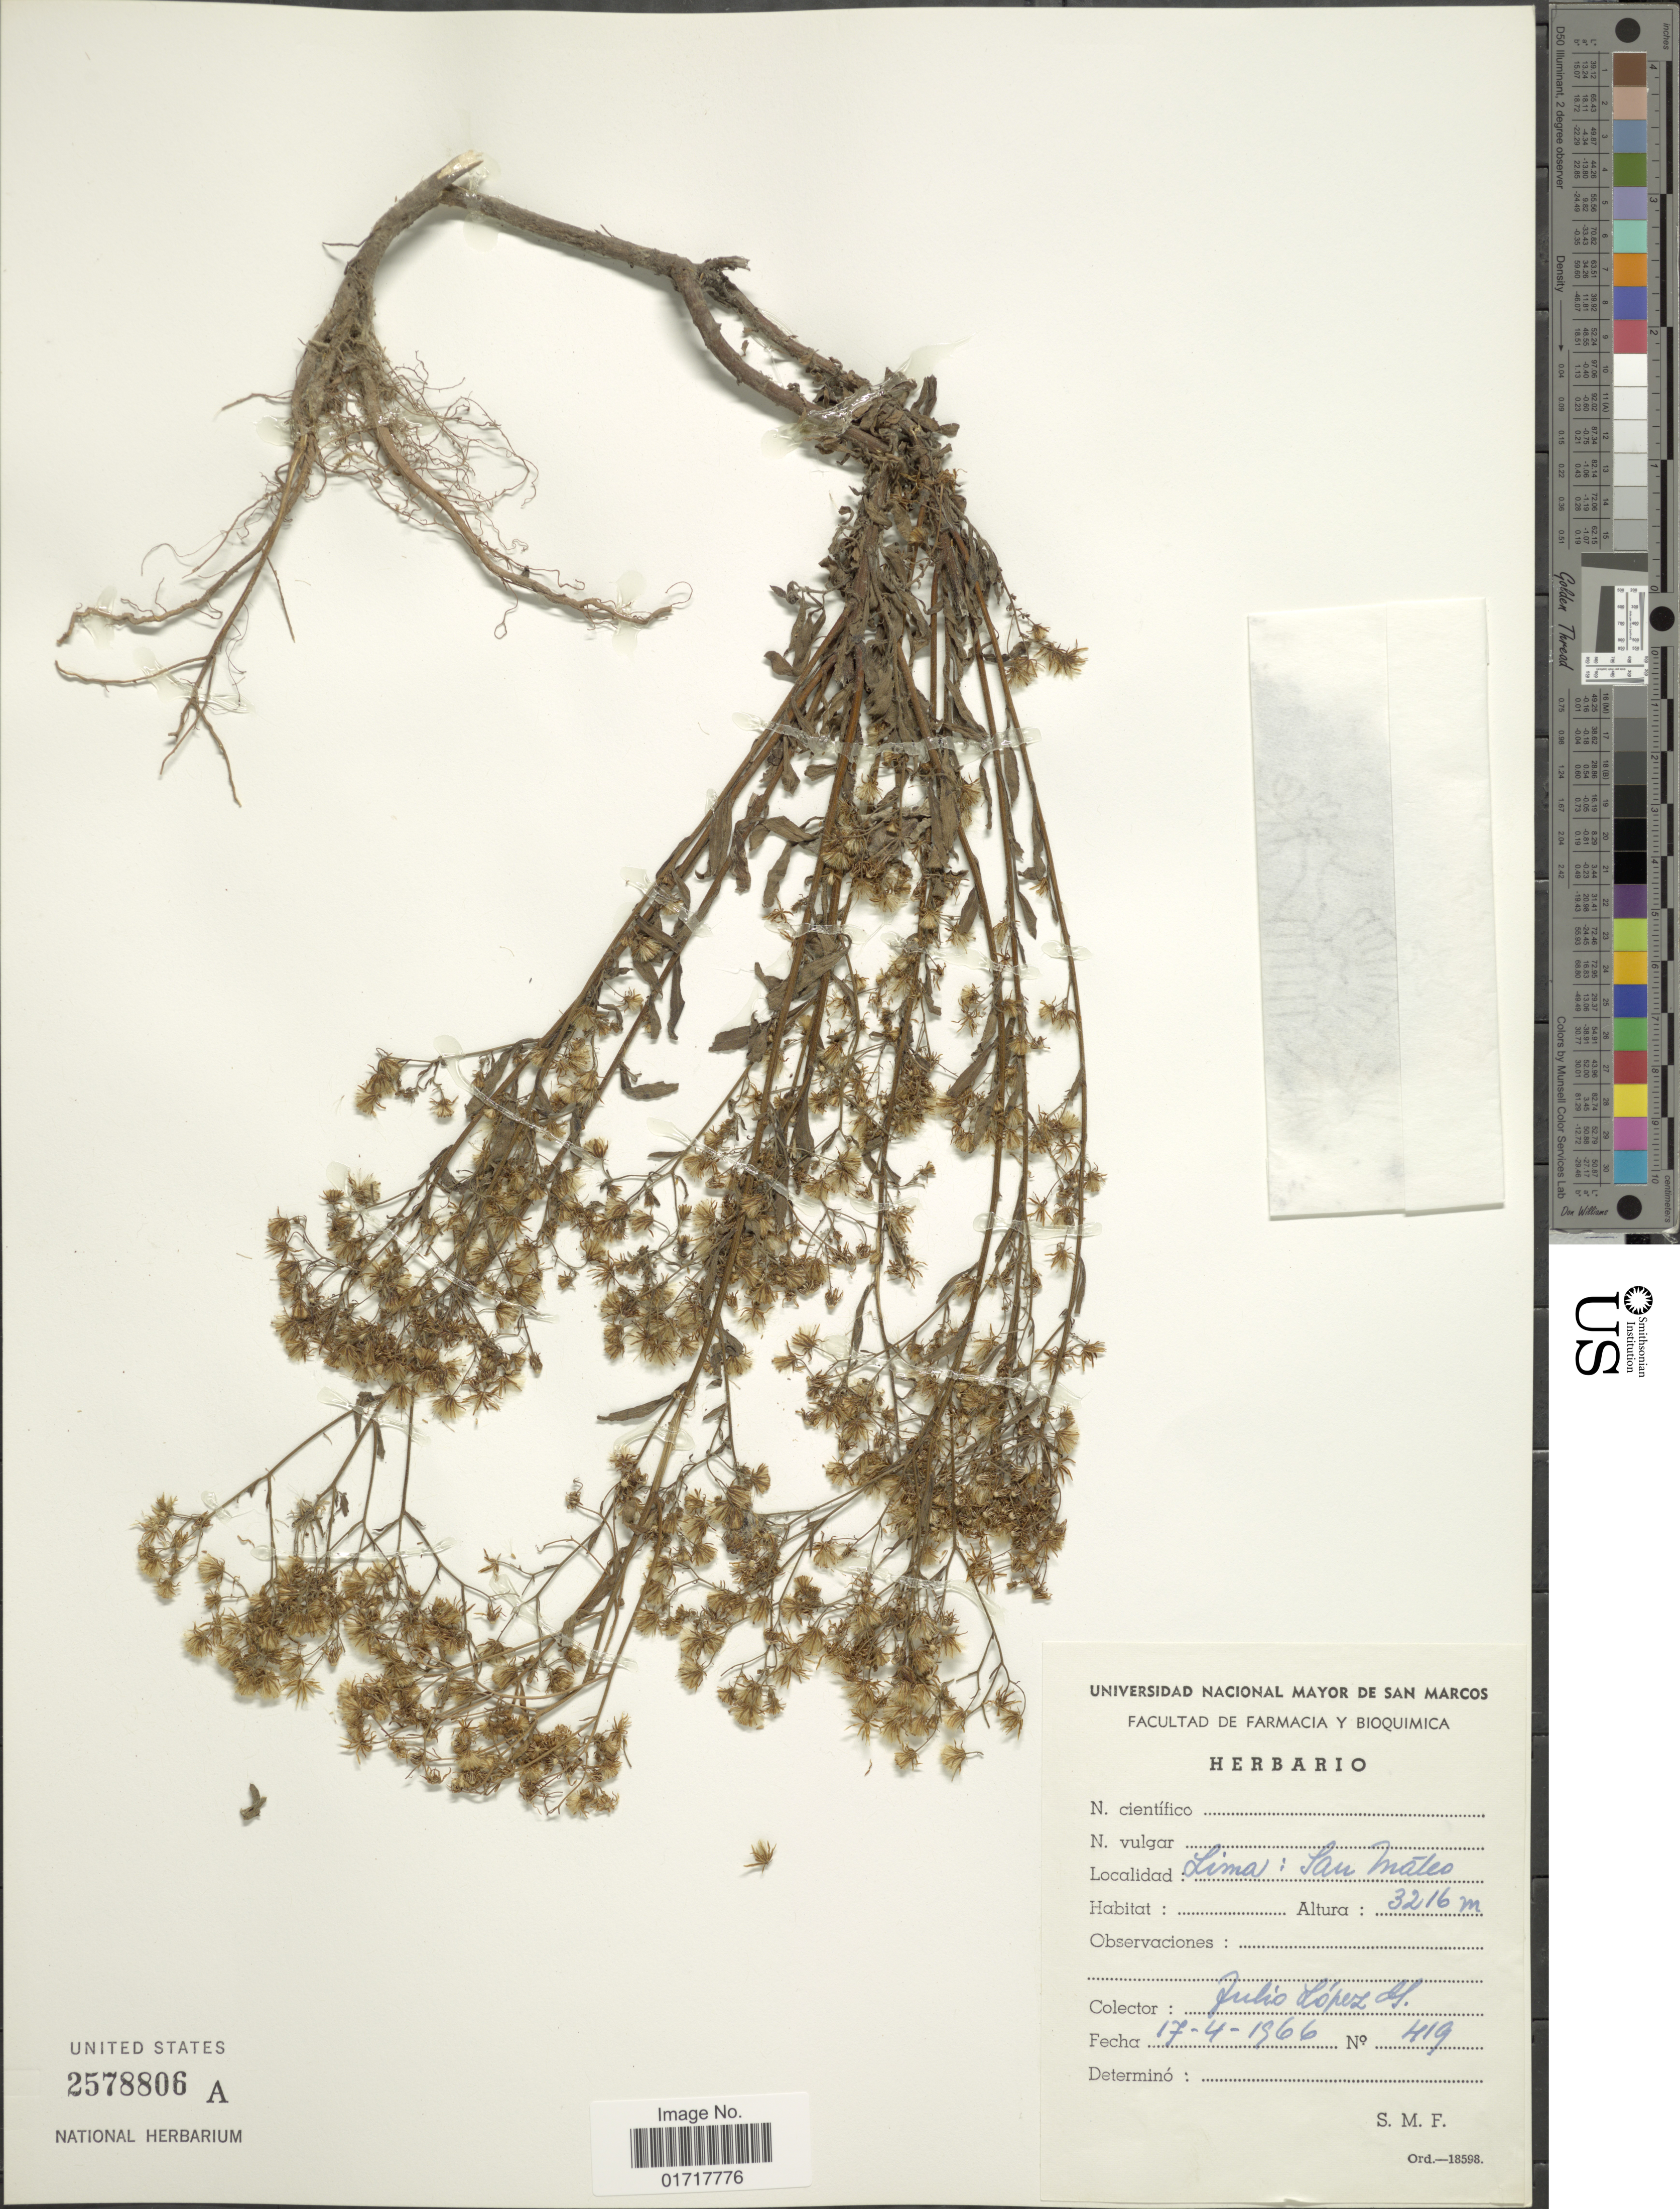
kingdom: Plantae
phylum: Tracheophyta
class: Magnoliopsida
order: Asterales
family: Asteraceae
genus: Conyza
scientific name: Conyza sp.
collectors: J. Lopez M.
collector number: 419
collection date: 1966-04-17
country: Peru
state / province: Lima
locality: San Mateo, Lima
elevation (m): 3216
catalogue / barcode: US 2578806A